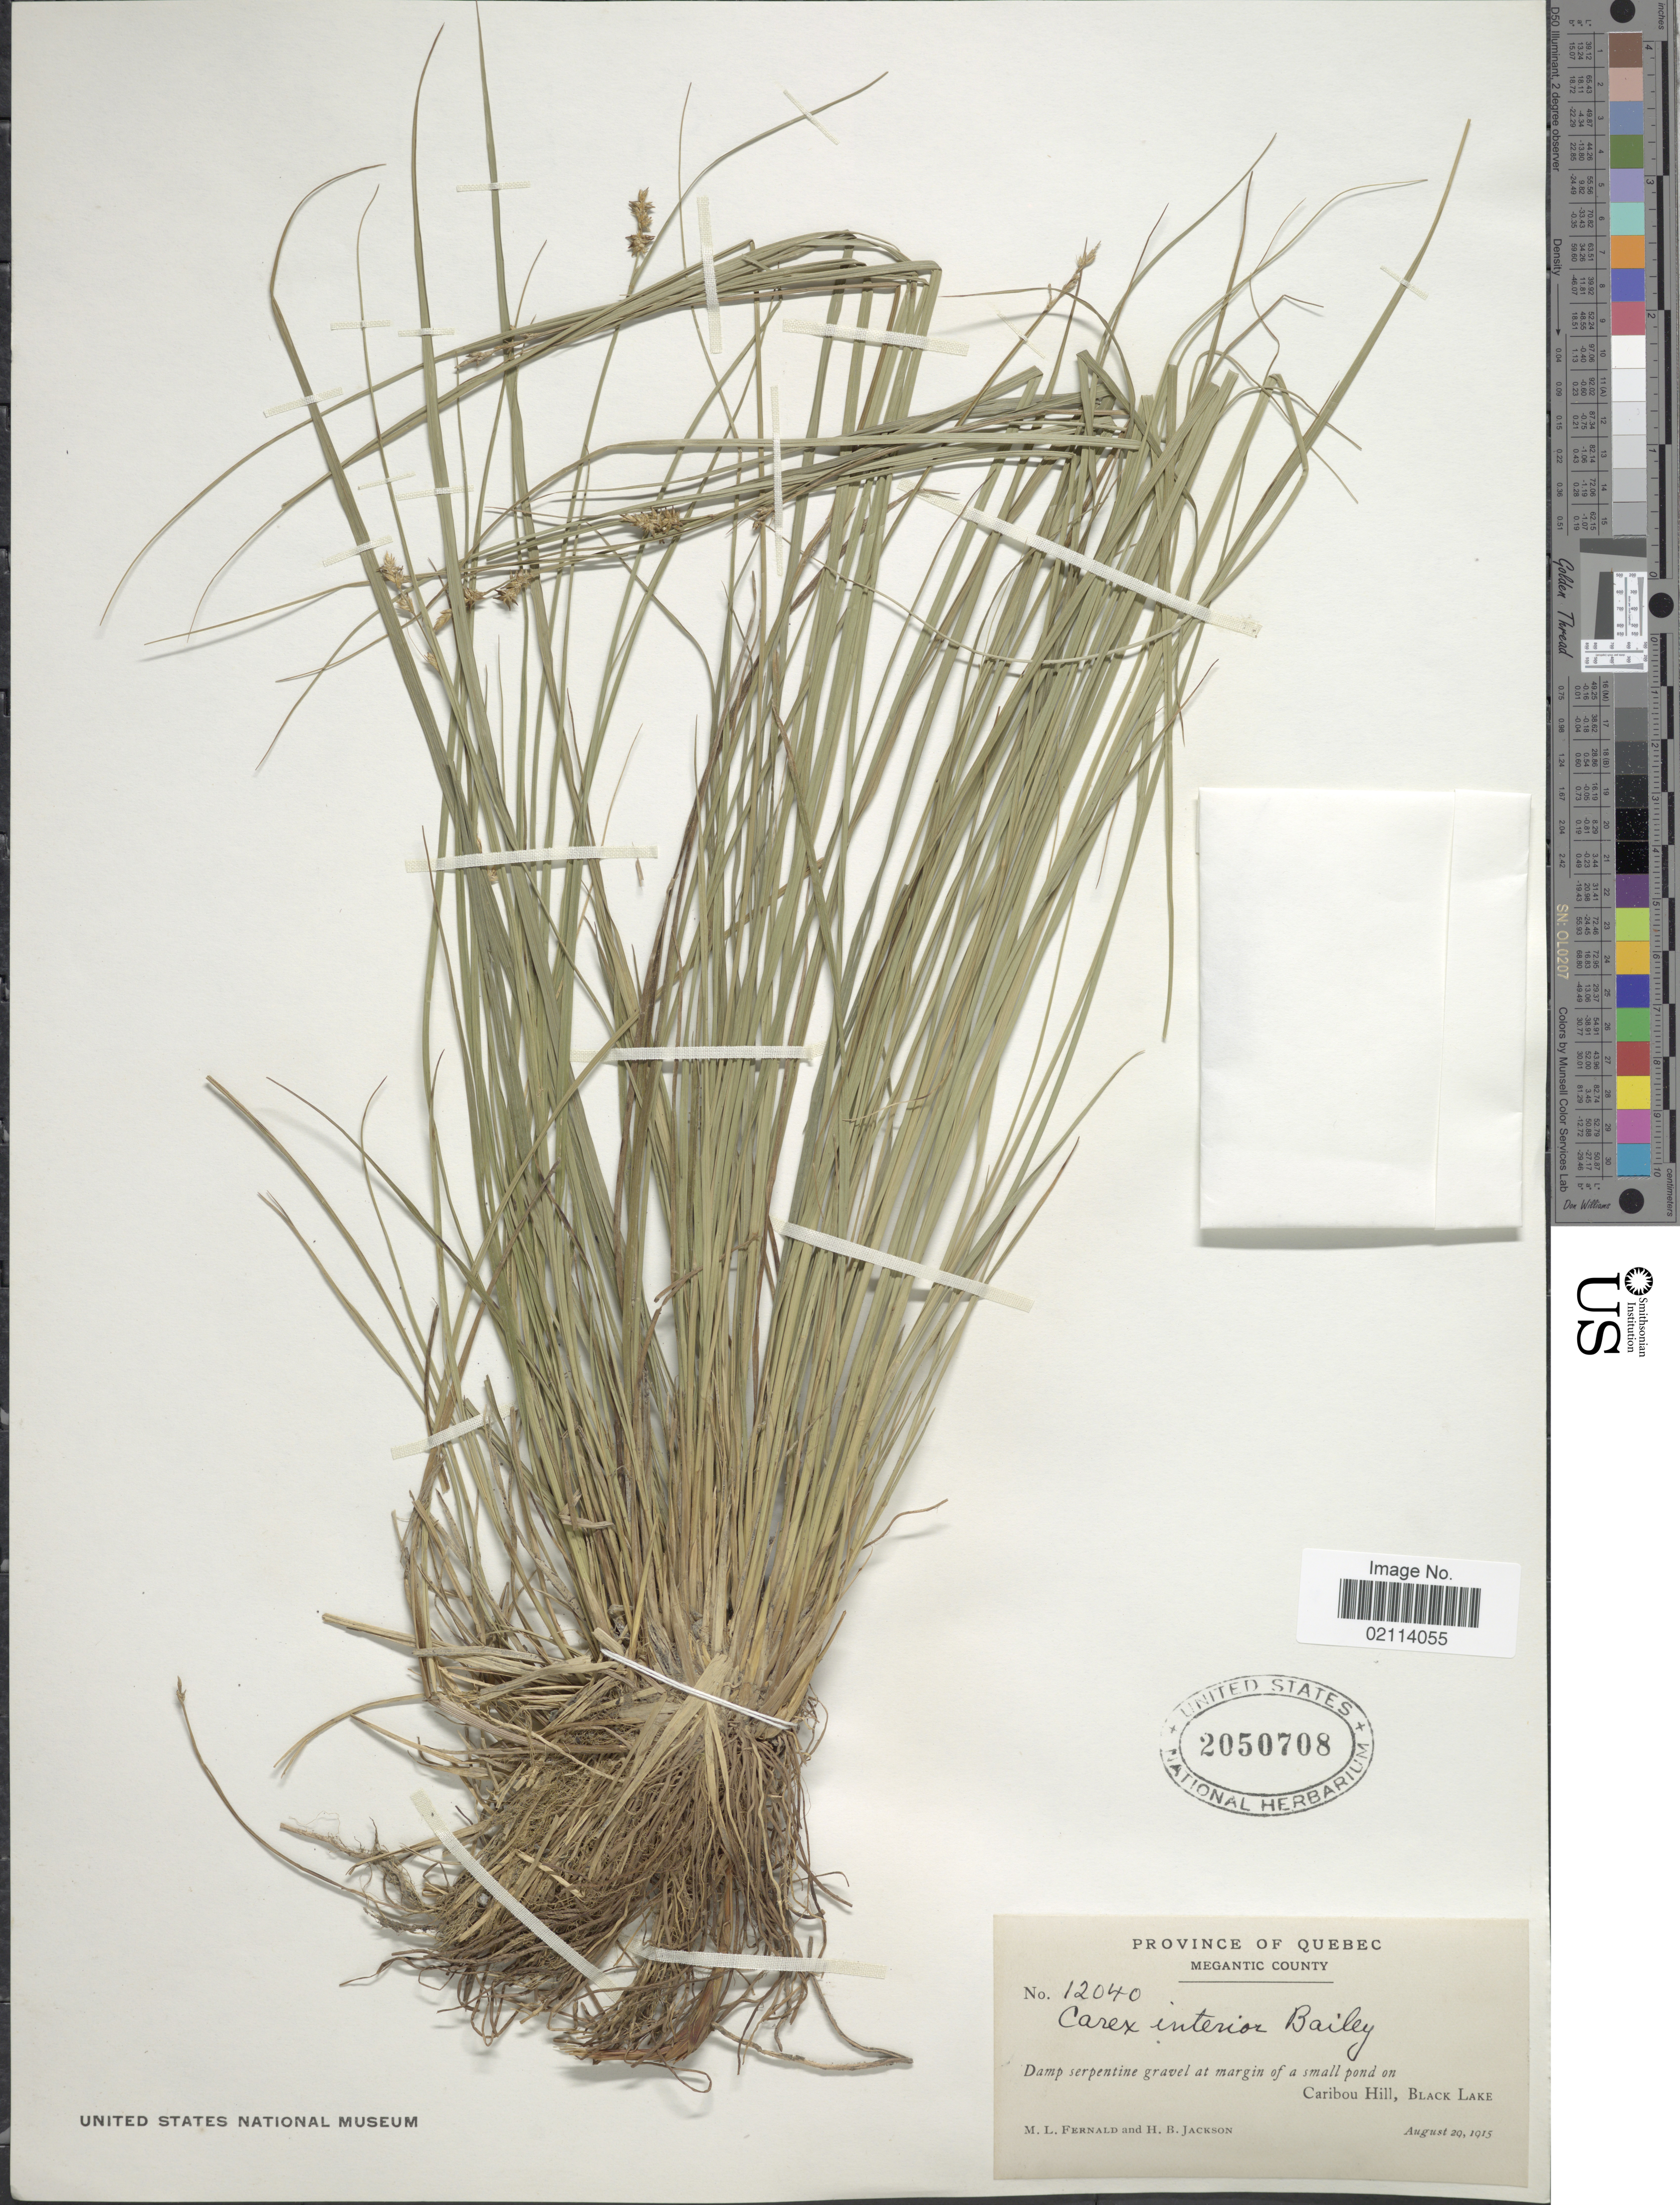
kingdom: Plantae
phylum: Tracheophyta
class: Liliopsida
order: Poales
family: Cyperaceae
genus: Carex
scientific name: Carex interior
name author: L.H. Bailey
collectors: M. L. Fernald & H. Jackson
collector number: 12040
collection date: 1915-08-29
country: Canada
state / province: Quebec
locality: Megantic County, Damp serpentine gravel at margin of a small pond on Cariboy Hill, Black Lake.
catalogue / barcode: US 2050708